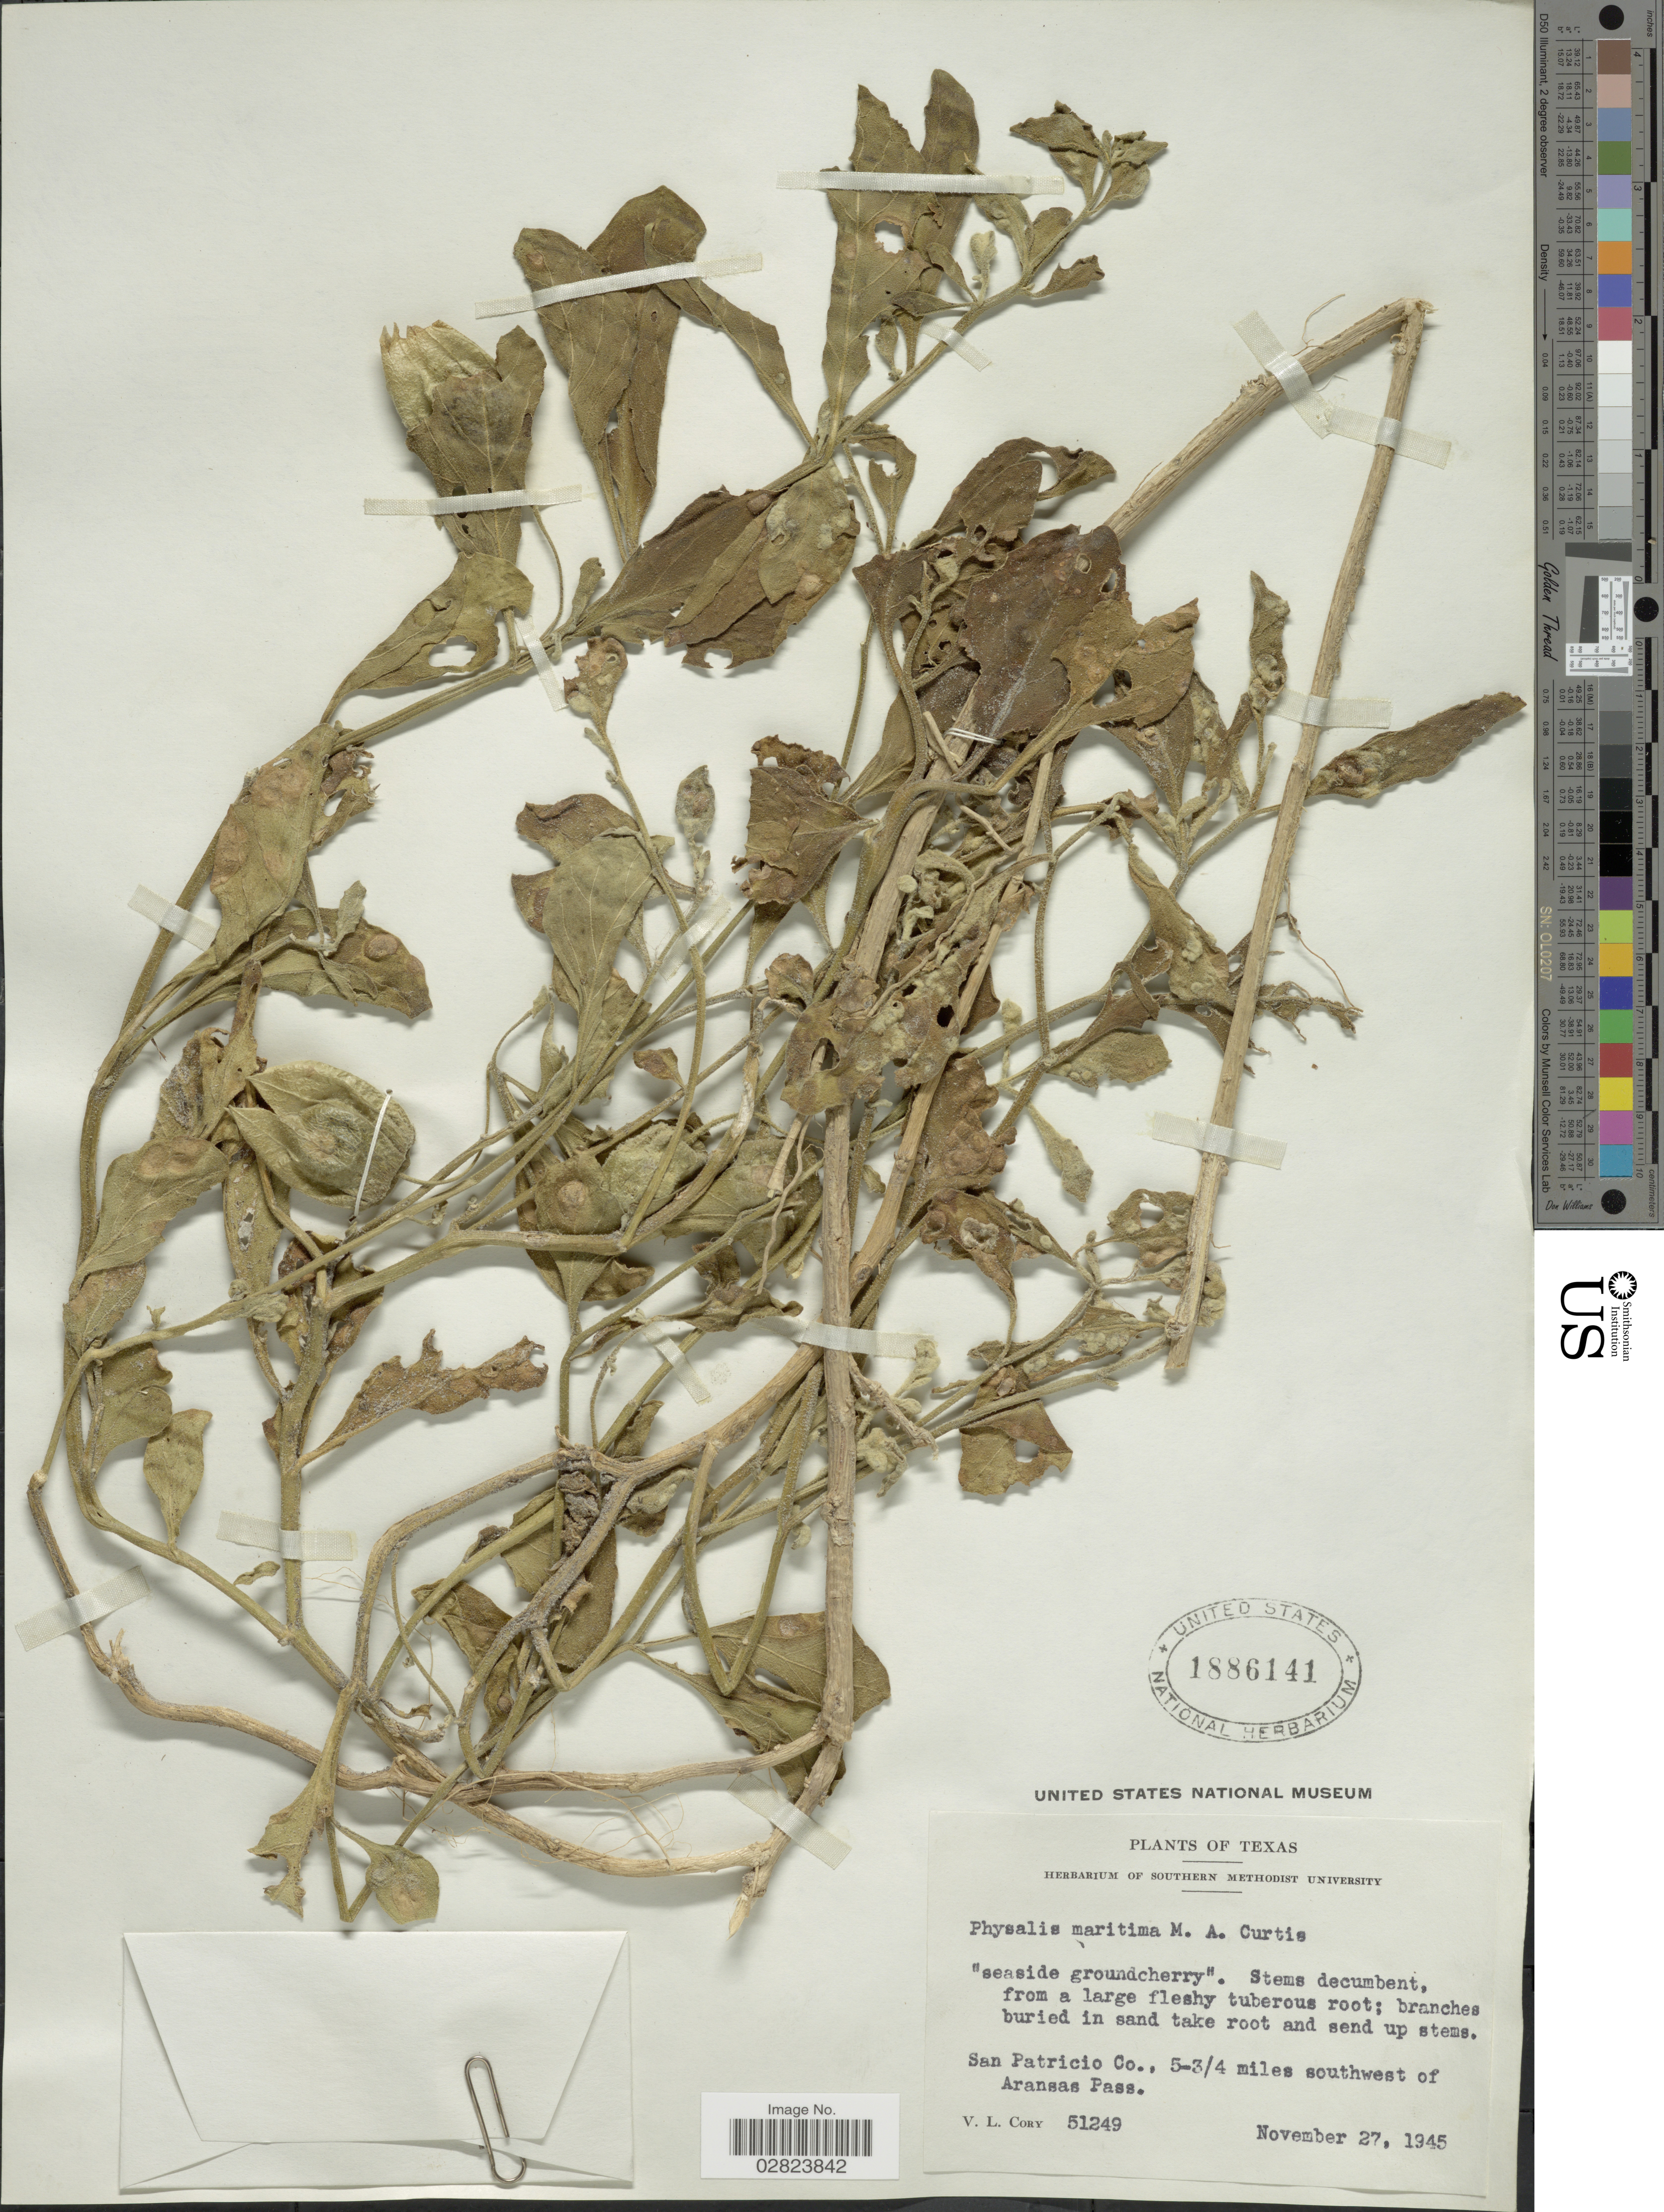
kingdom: Plantae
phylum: Tracheophyta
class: Magnoliopsida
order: Solanales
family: Solanaceae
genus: Physalis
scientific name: Physalis maritima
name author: M.A. Curtis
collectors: V. Cory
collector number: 51249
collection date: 1945-11-27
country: United States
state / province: Texas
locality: San Patricio Co., 5-3/4 miles southwest of Aransas Pass.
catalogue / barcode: US 1886141